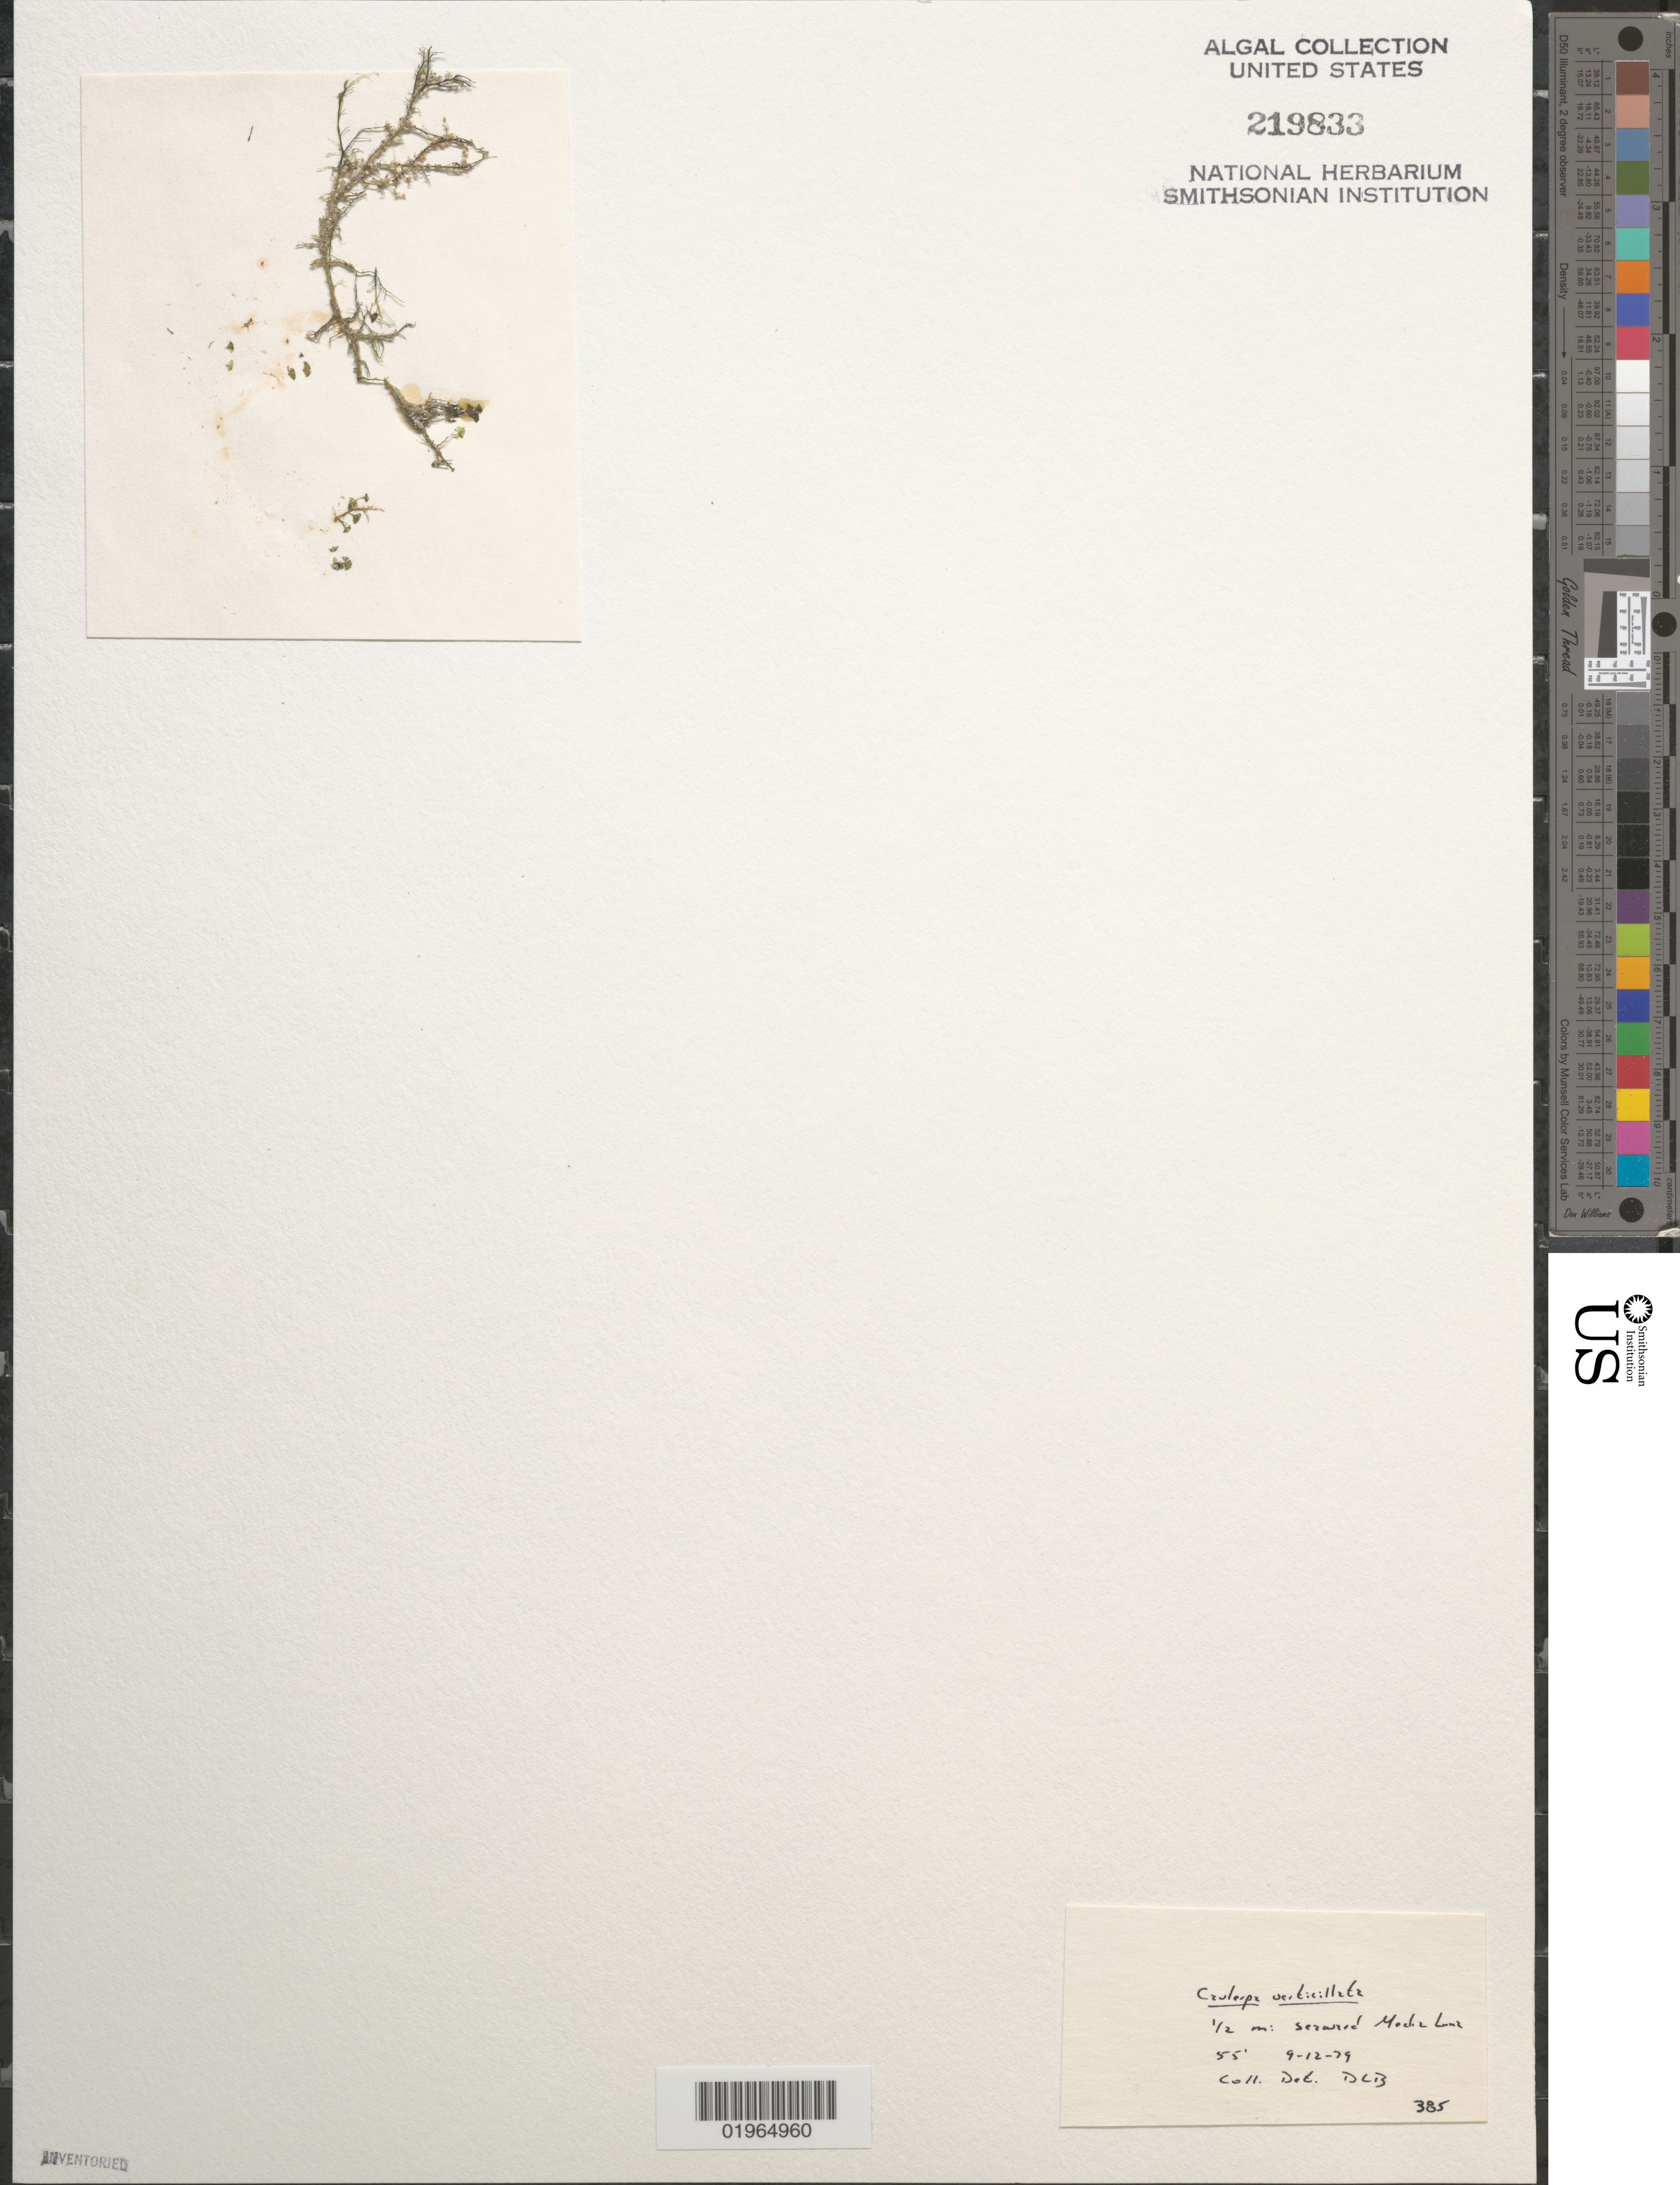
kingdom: Plantae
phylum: Chlorophyta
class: Ulvophyceae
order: Bryopsidales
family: Caulerpaceae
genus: Caulerpa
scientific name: Caulerpa verticillata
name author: J. Agardh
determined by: Ballantine, D. L.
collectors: D.L. Ballantine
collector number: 385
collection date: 1979-09-12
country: Puerto Rico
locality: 1/2 mi seaward Media Luna Reef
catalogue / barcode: US 219833